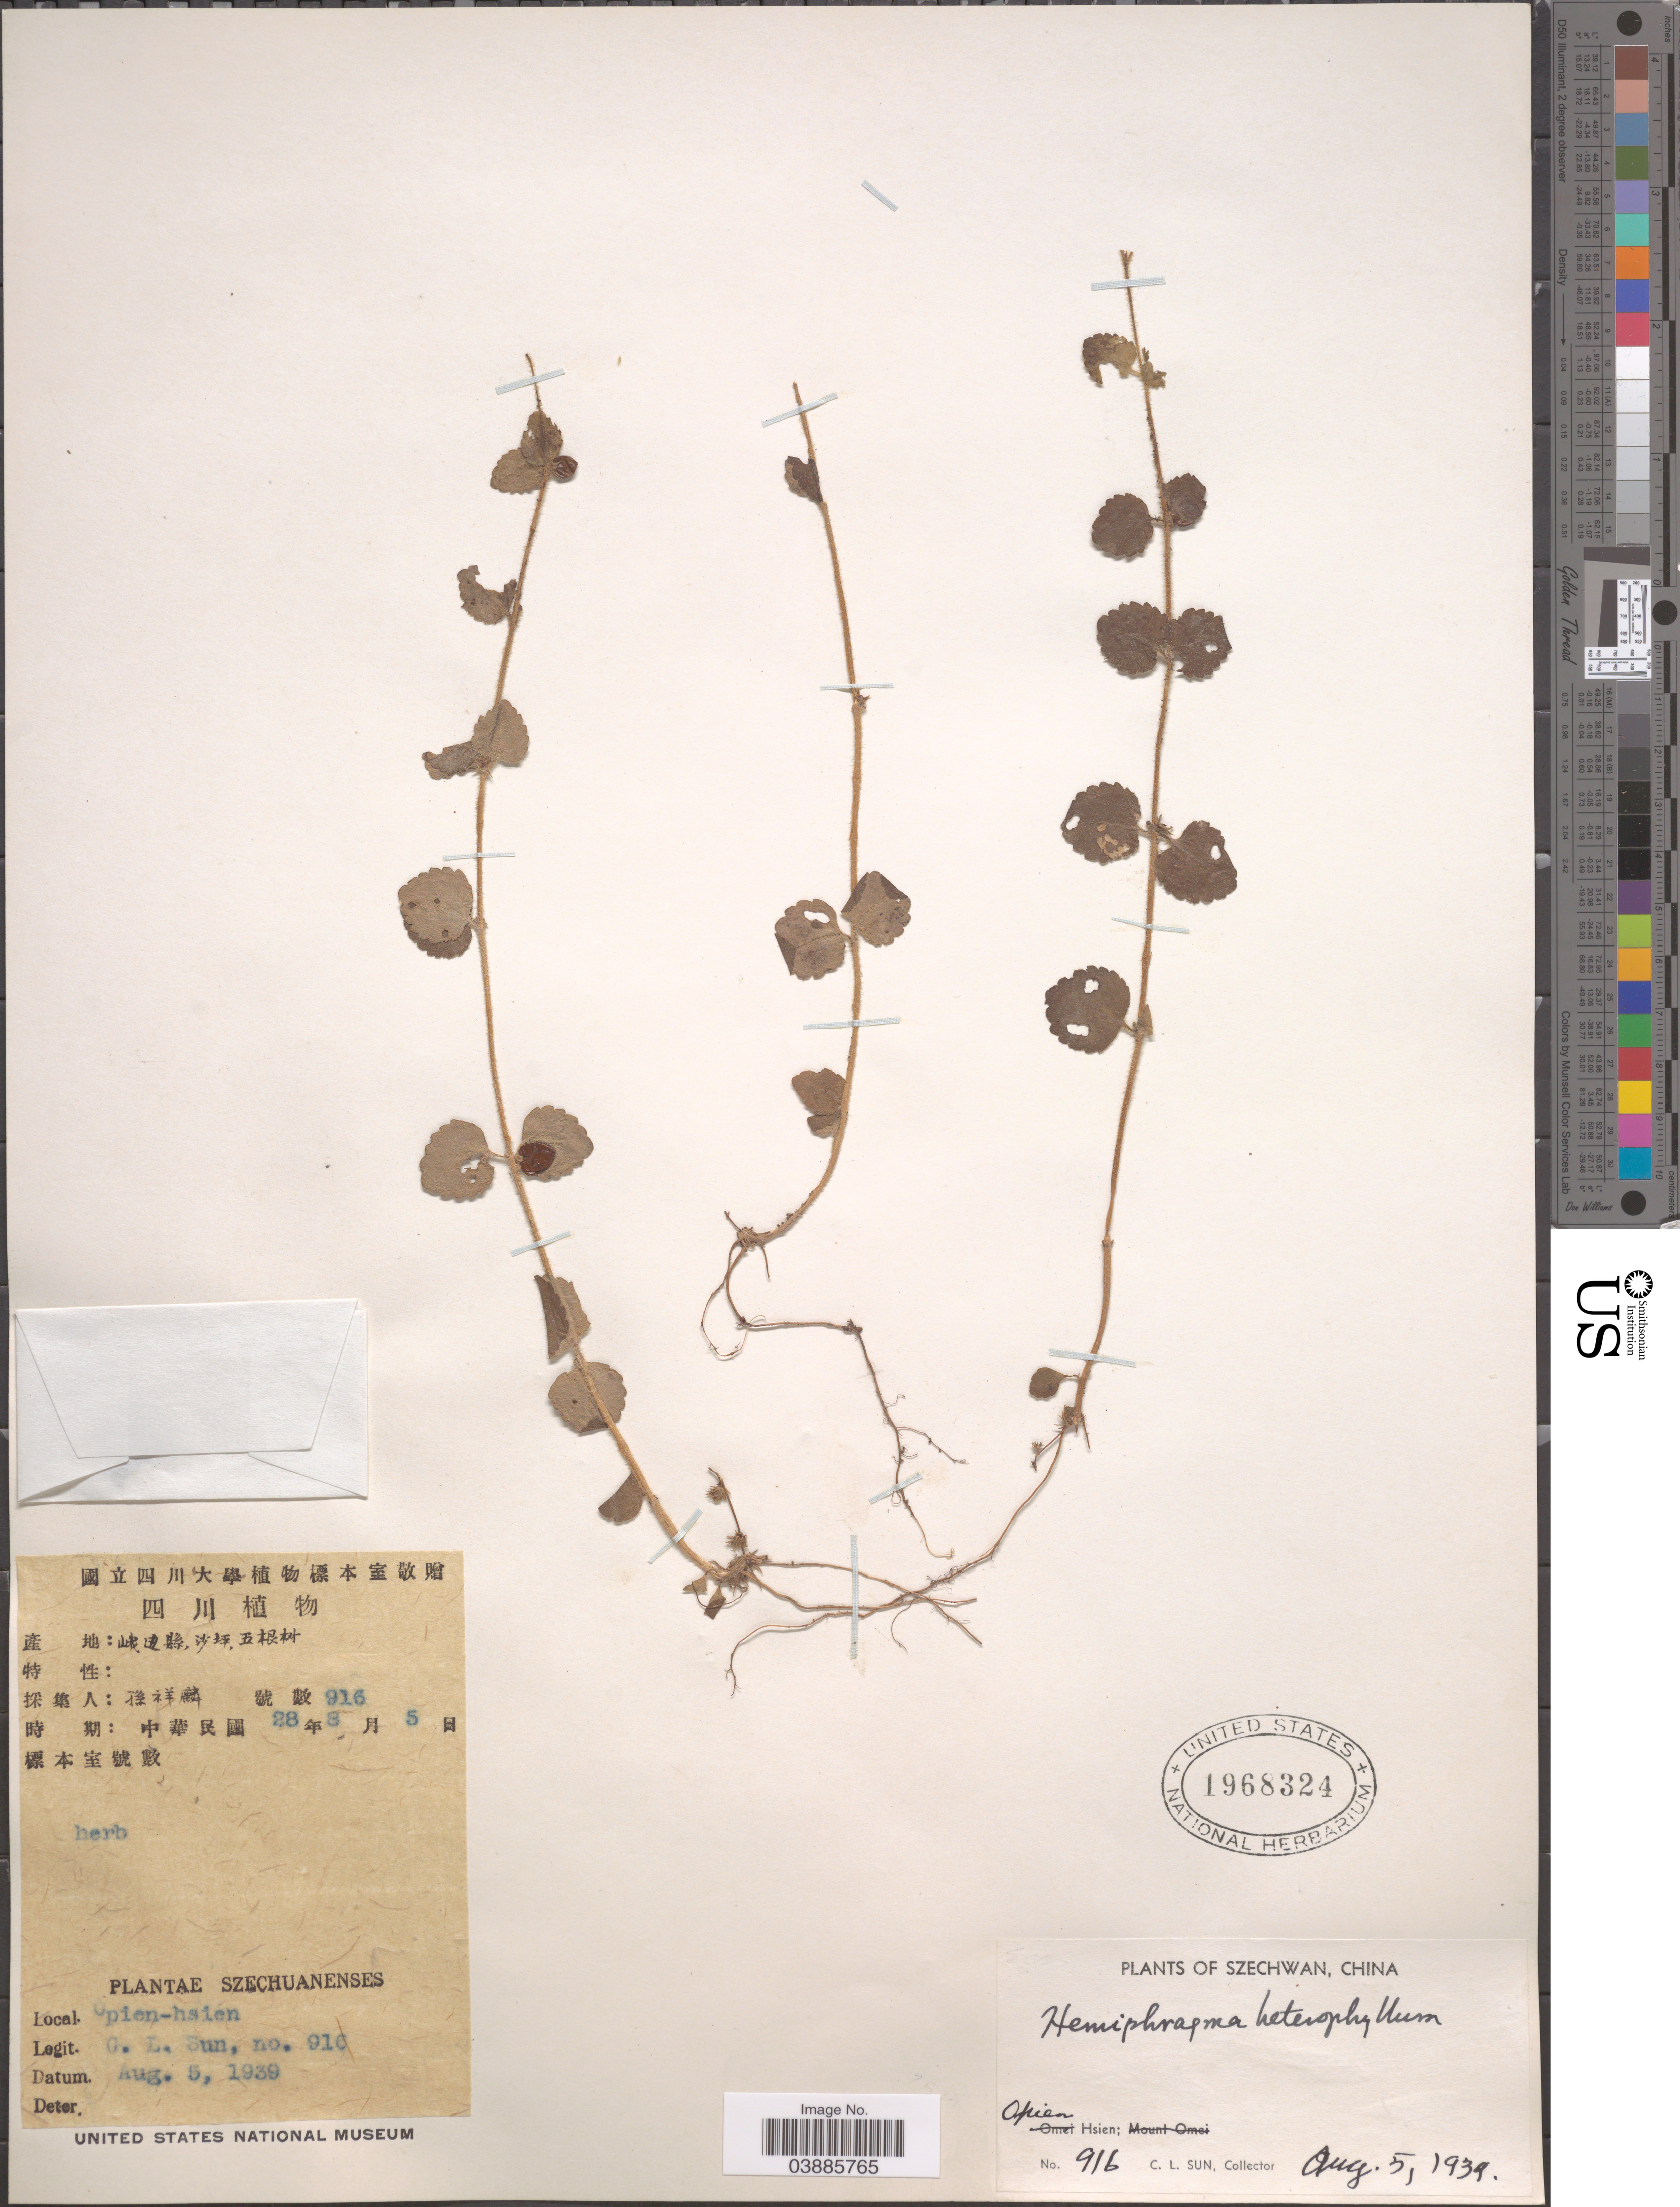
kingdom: Plantae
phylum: Tracheophyta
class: Magnoliopsida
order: Lamiales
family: Plantaginaceae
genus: Hemiphragma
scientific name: Hemiphragma heterophyllum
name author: Wall.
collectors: C. Sun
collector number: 916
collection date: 1939-08-05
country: China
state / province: Sichuan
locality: Szechwan. Opien Hsien.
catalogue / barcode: US 1968324